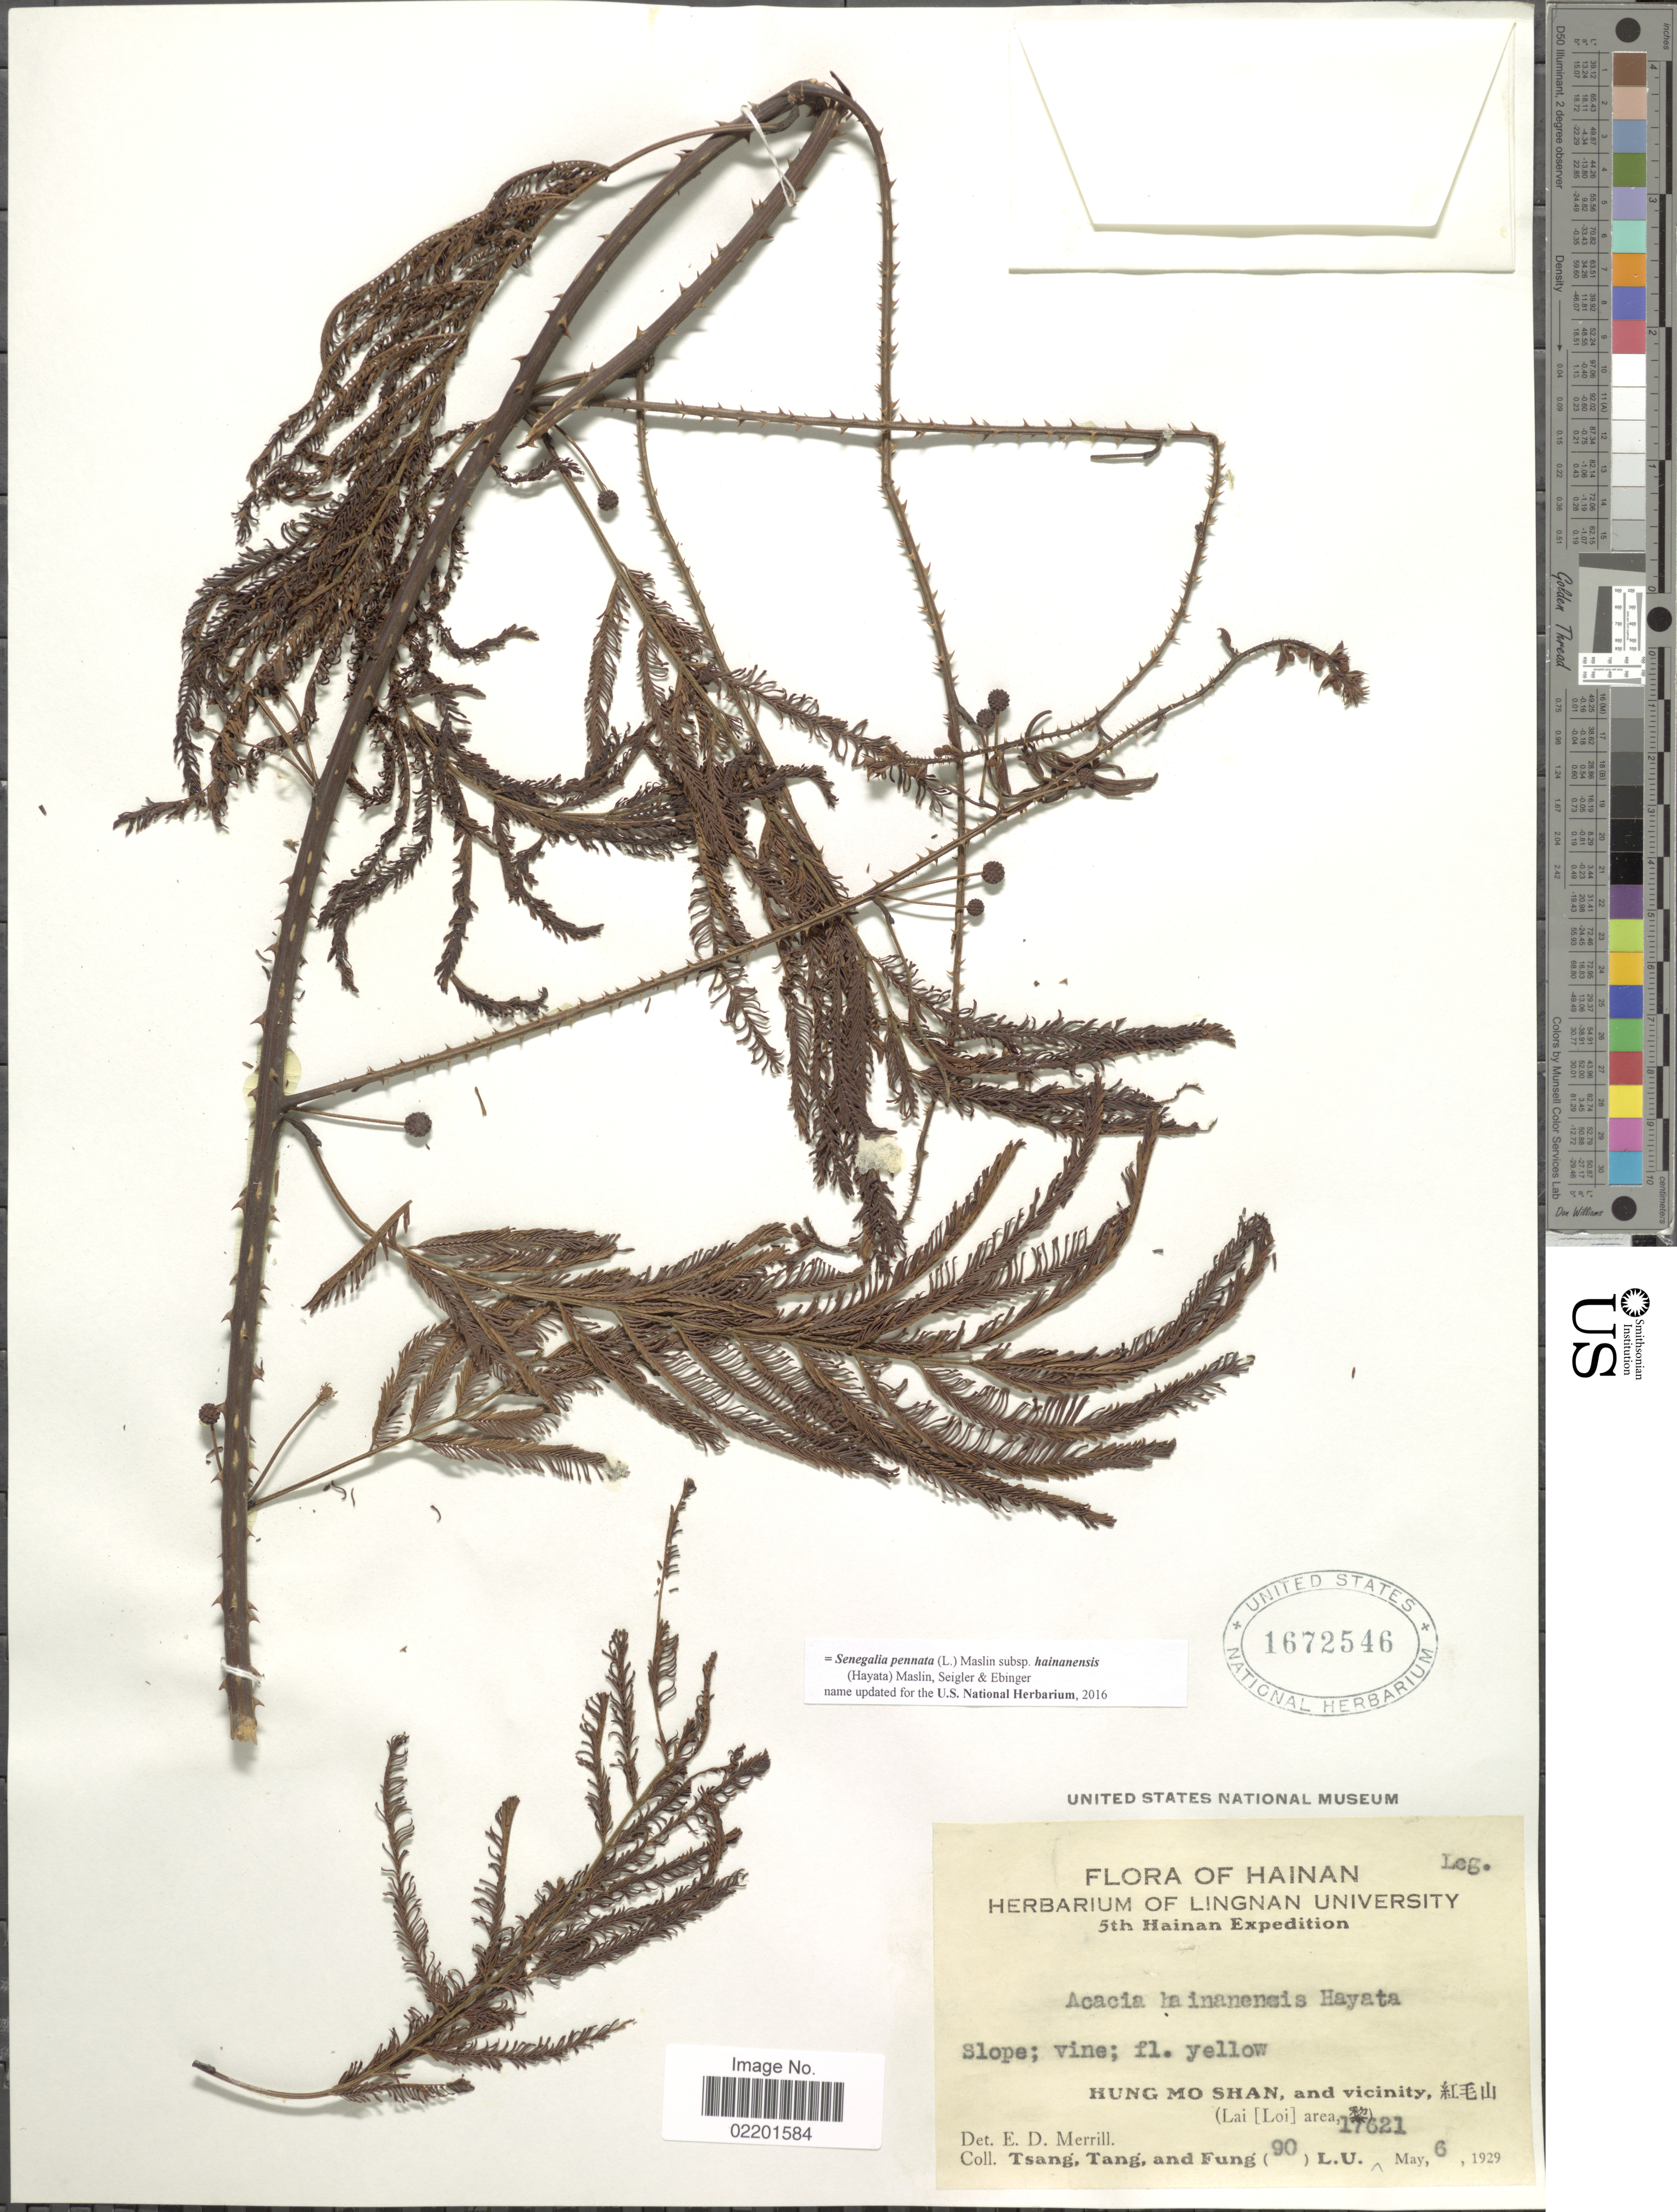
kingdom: Plantae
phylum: Tracheophyta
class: Magnoliopsida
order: Fabales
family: Fabaceae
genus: Senegalia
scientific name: Senegalia pennata subsp. hainanensis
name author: (Hayata) Maslin et al.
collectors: -- Tsang, -. Tang & Fung, --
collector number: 90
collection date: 1929-05-06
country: China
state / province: Hainan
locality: Hainan, Hung Mo Shan, and vicinity, X. (Lai [Loi] area, X).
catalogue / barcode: US 1672546